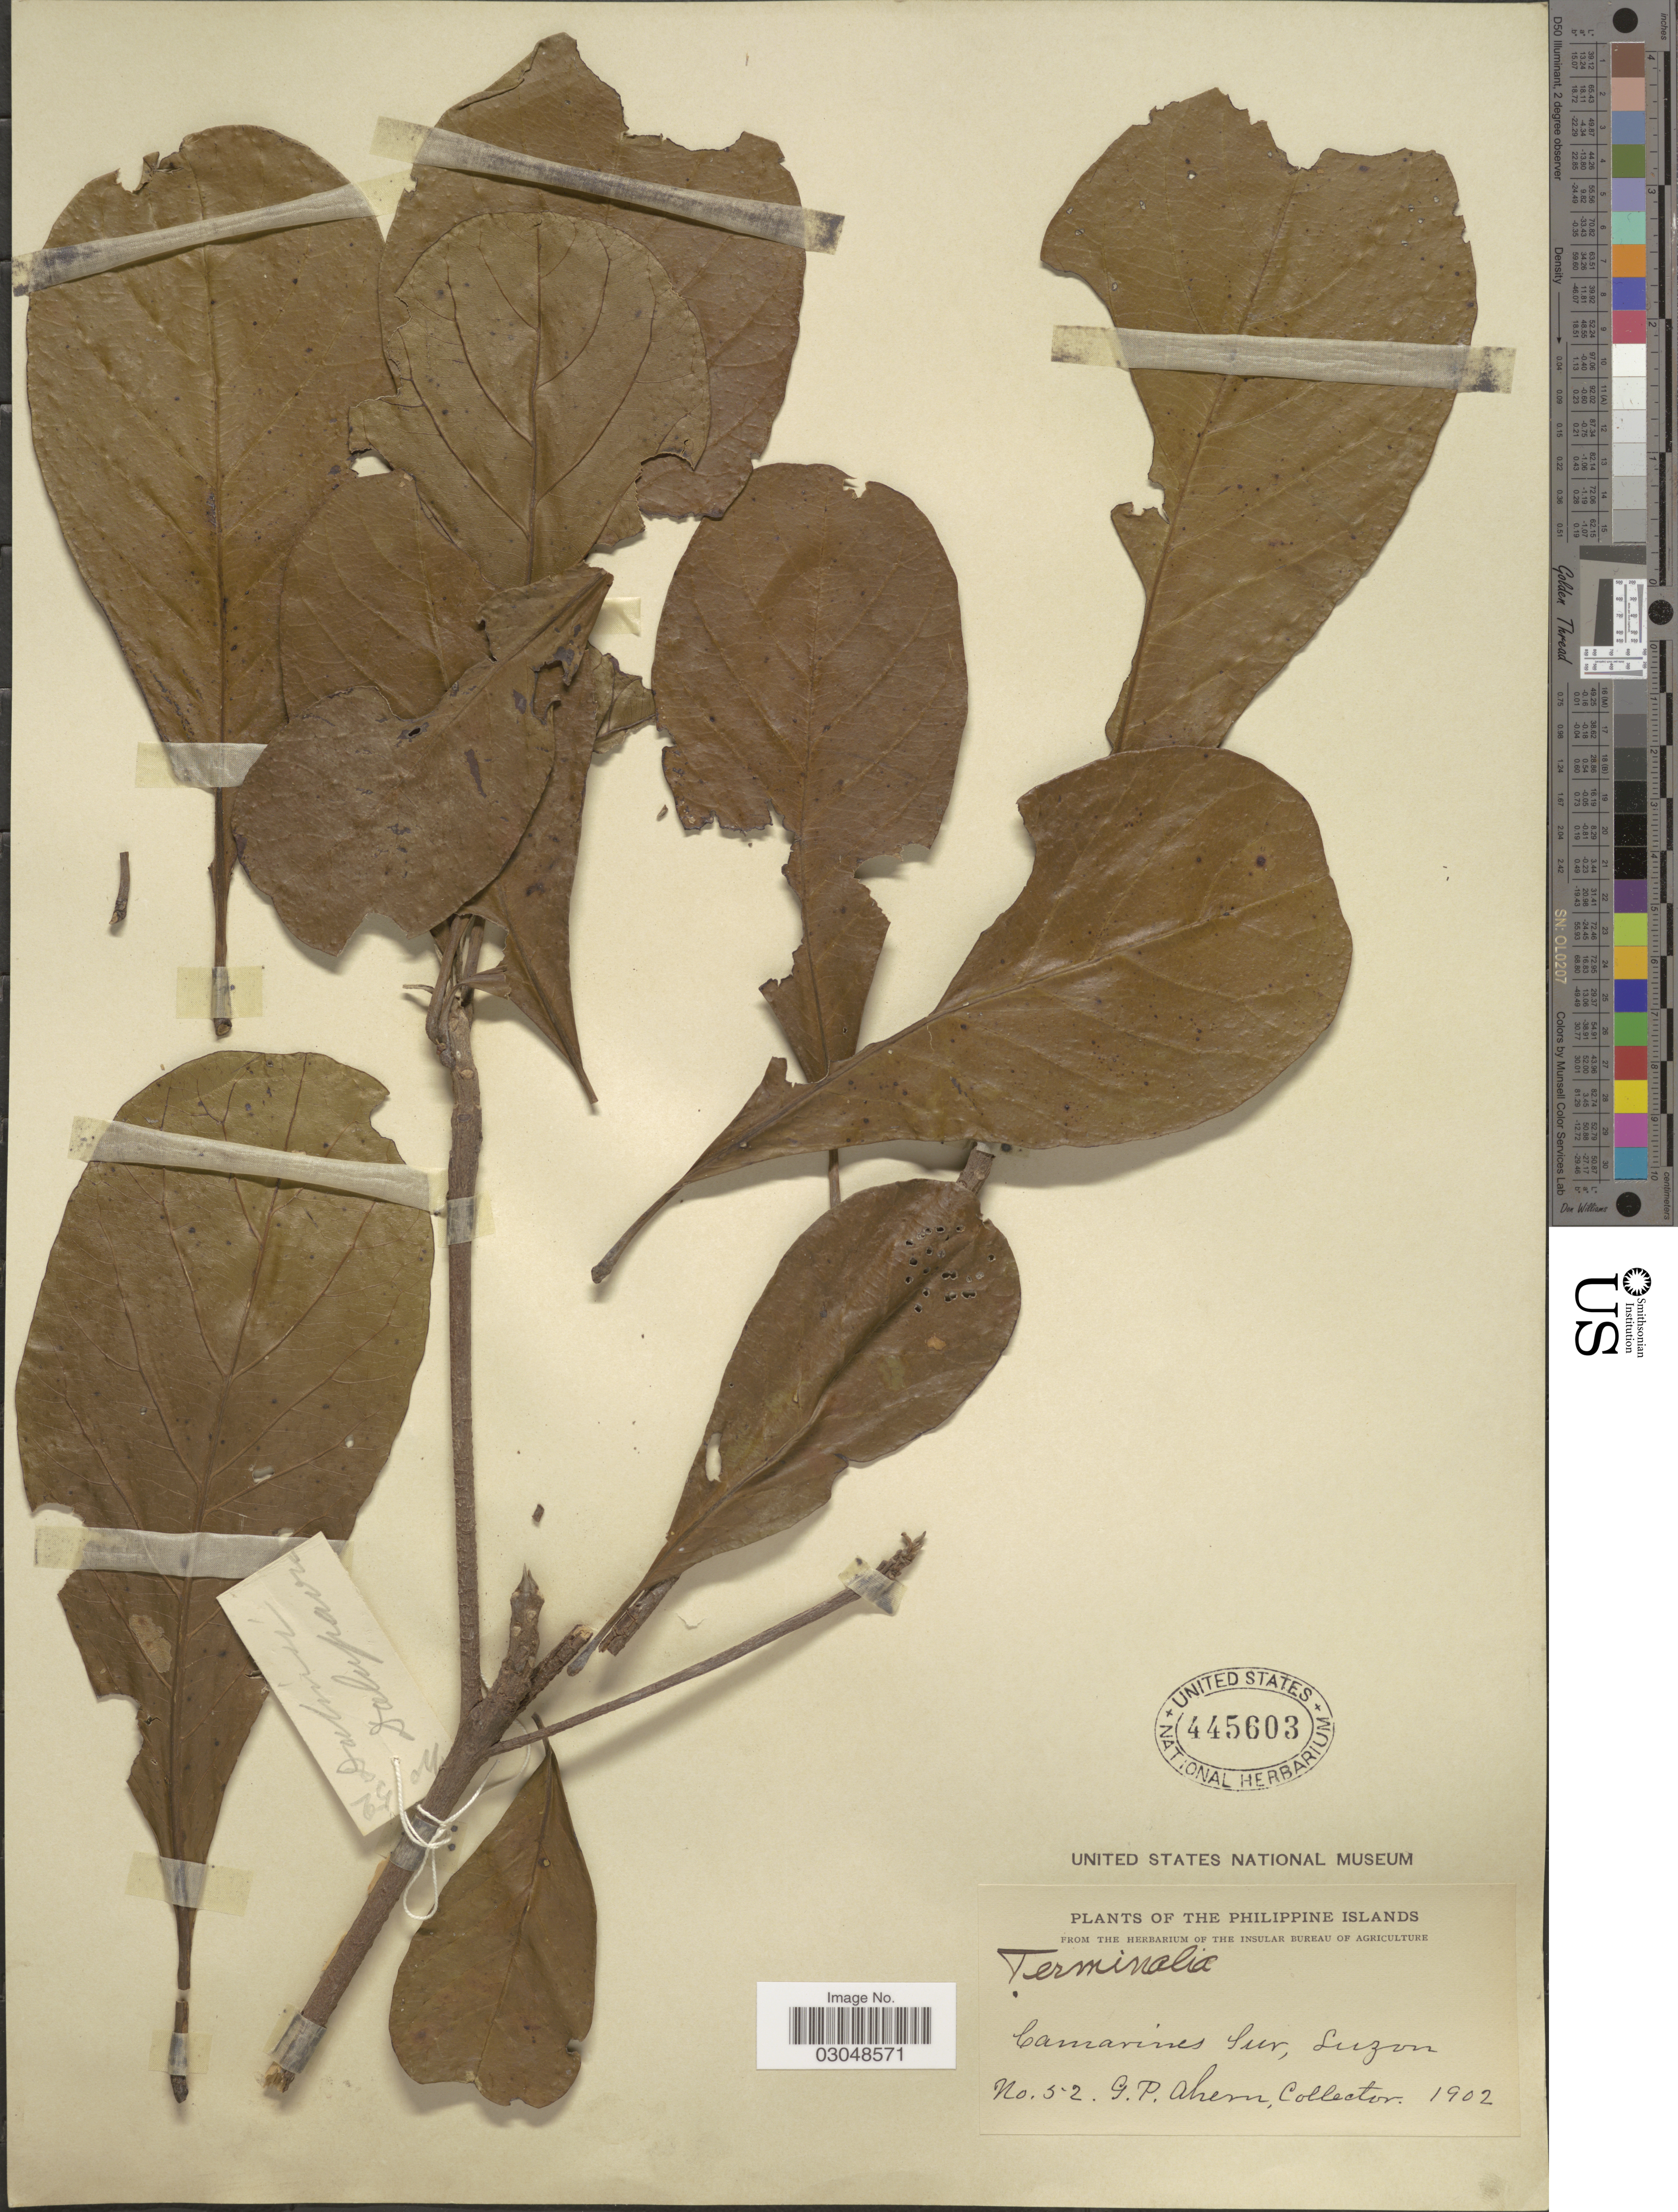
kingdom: Plantae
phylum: Tracheophyta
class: Magnoliopsida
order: Myrtales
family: Combretaceae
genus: Terminalia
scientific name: Terminalia ovocarpa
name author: Merr.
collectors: G. Ahern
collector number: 52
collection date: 1902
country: Philippines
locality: The Philippine Islands, Camarines Sur, Luzon.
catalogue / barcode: US 445603